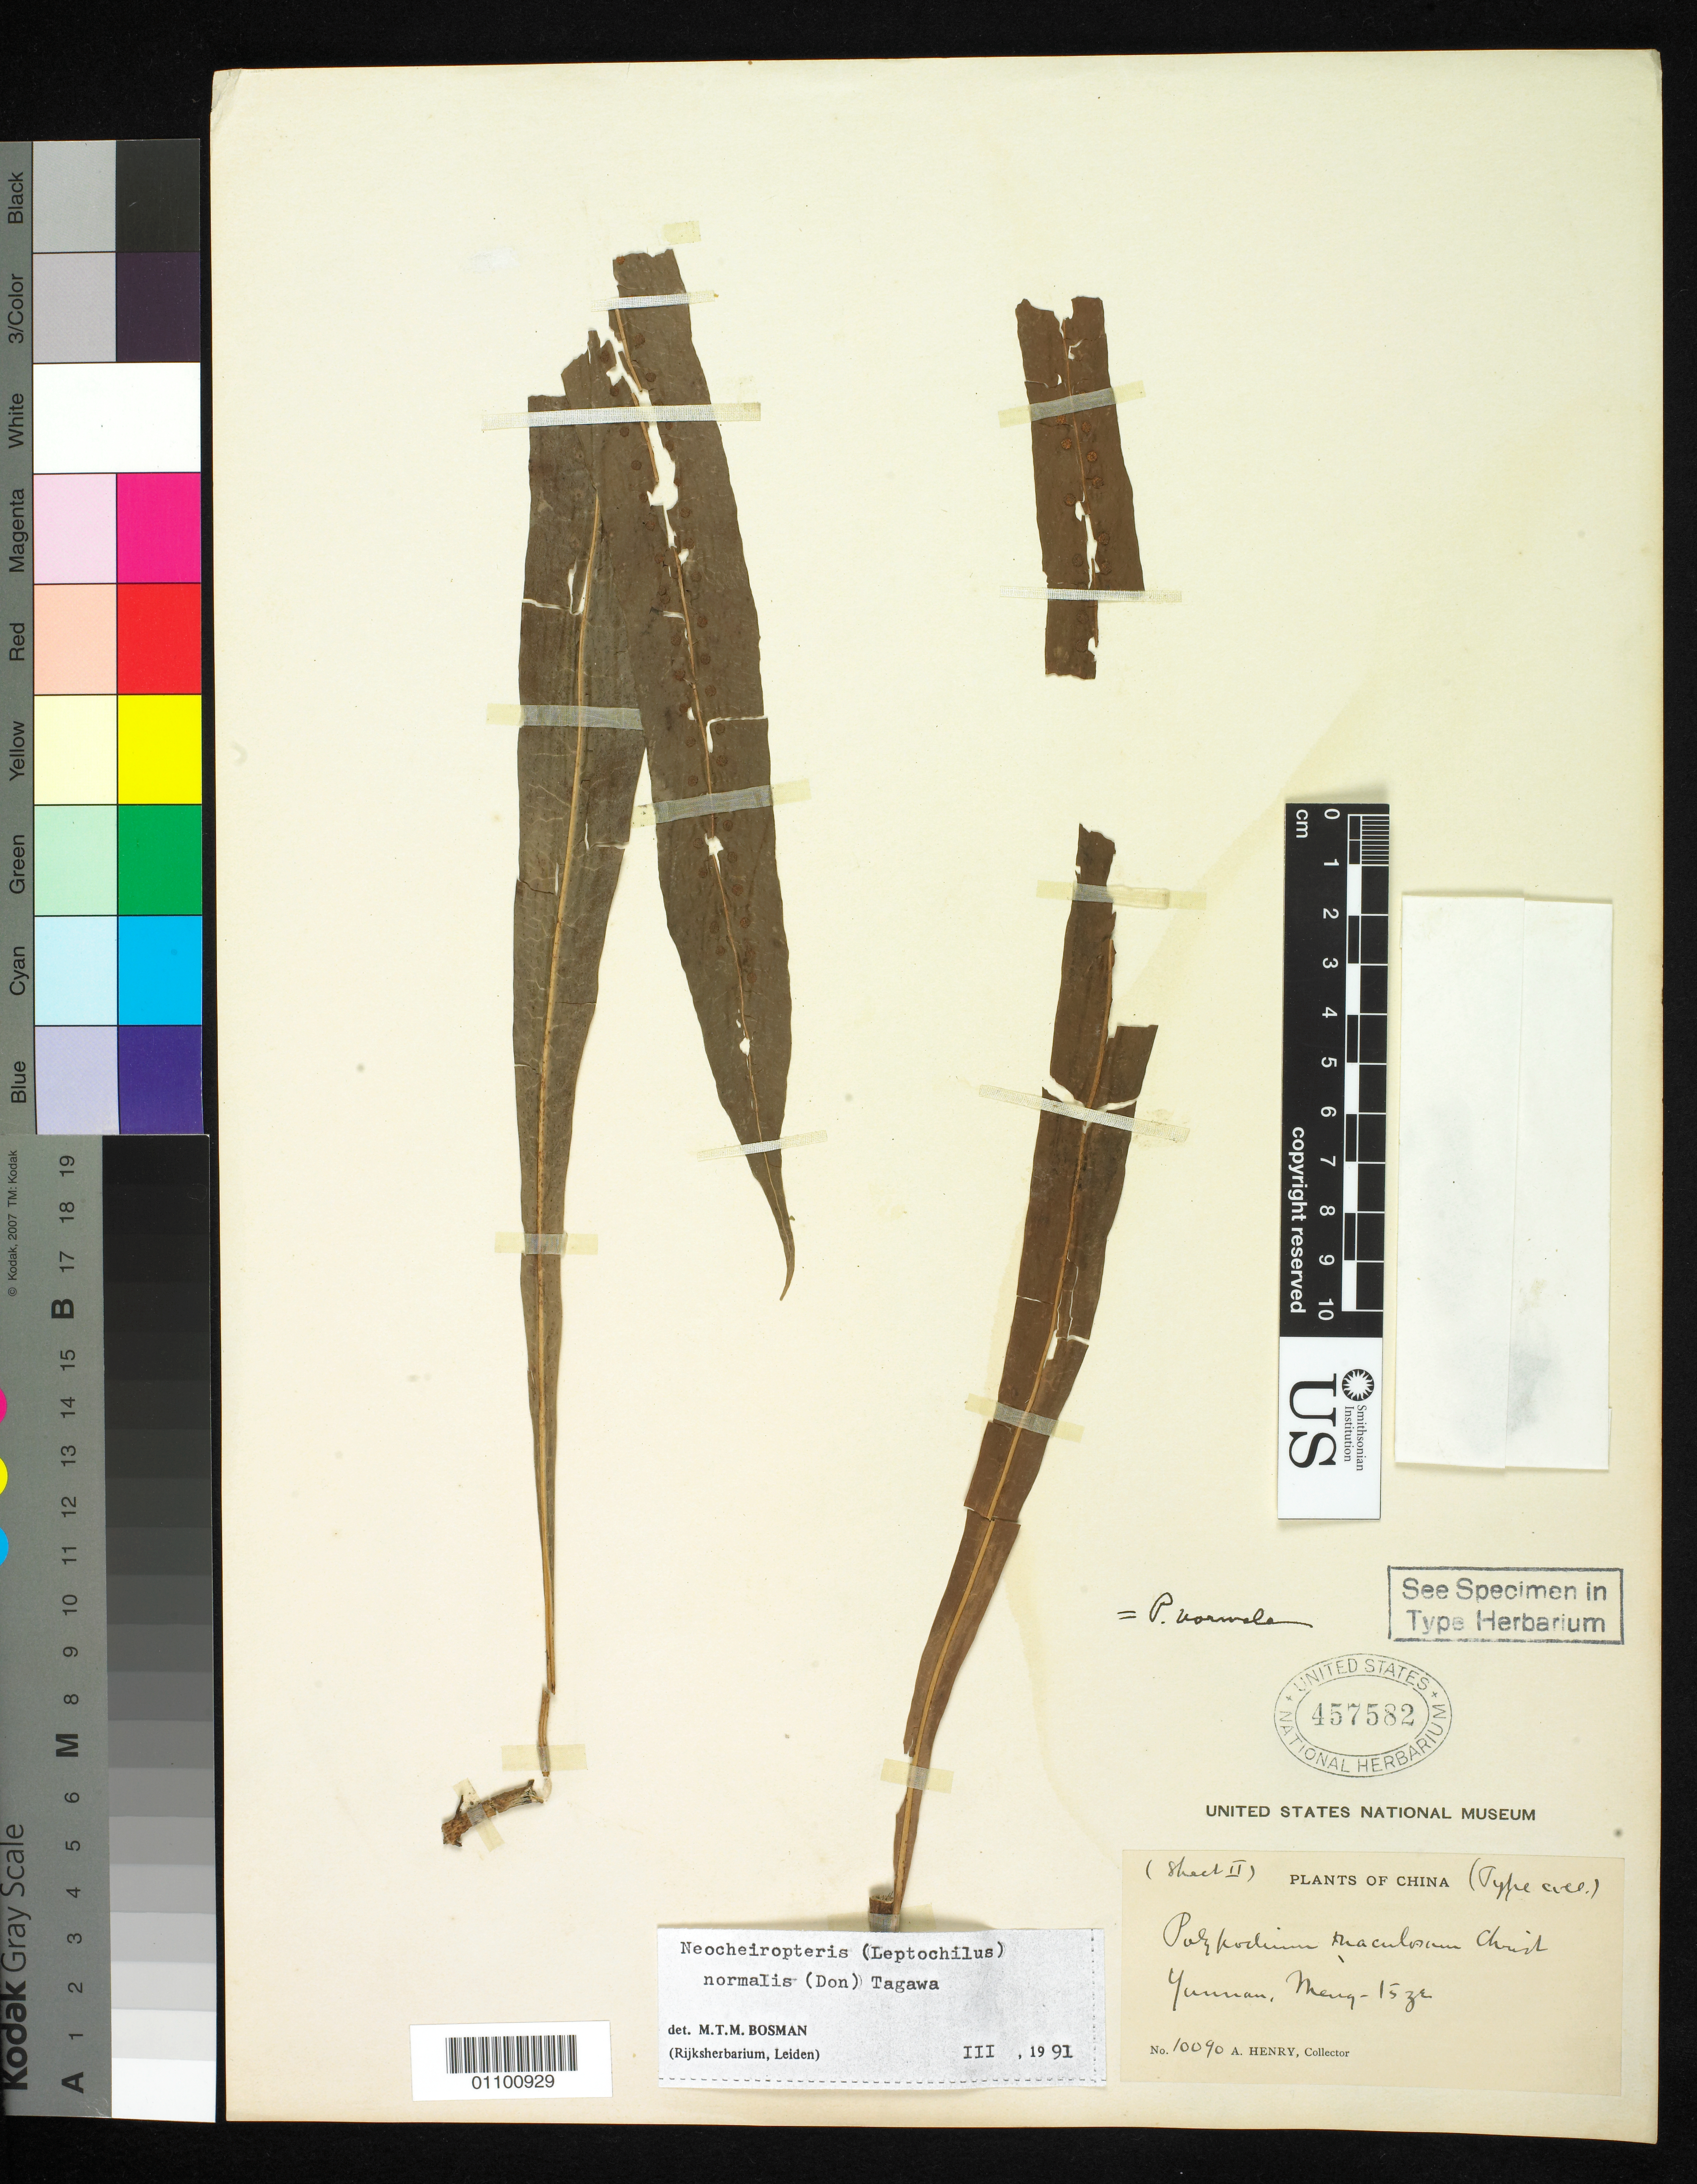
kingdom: Plantae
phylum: Tracheophyta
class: Polypodiopsida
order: Polypodiales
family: Polypodiaceae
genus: Polypodium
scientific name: Polypodium maculosum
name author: Christ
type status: Isotype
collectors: A. Henry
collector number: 10090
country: China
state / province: Yunnan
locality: Yunnan, Mengtze.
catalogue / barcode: US 457582